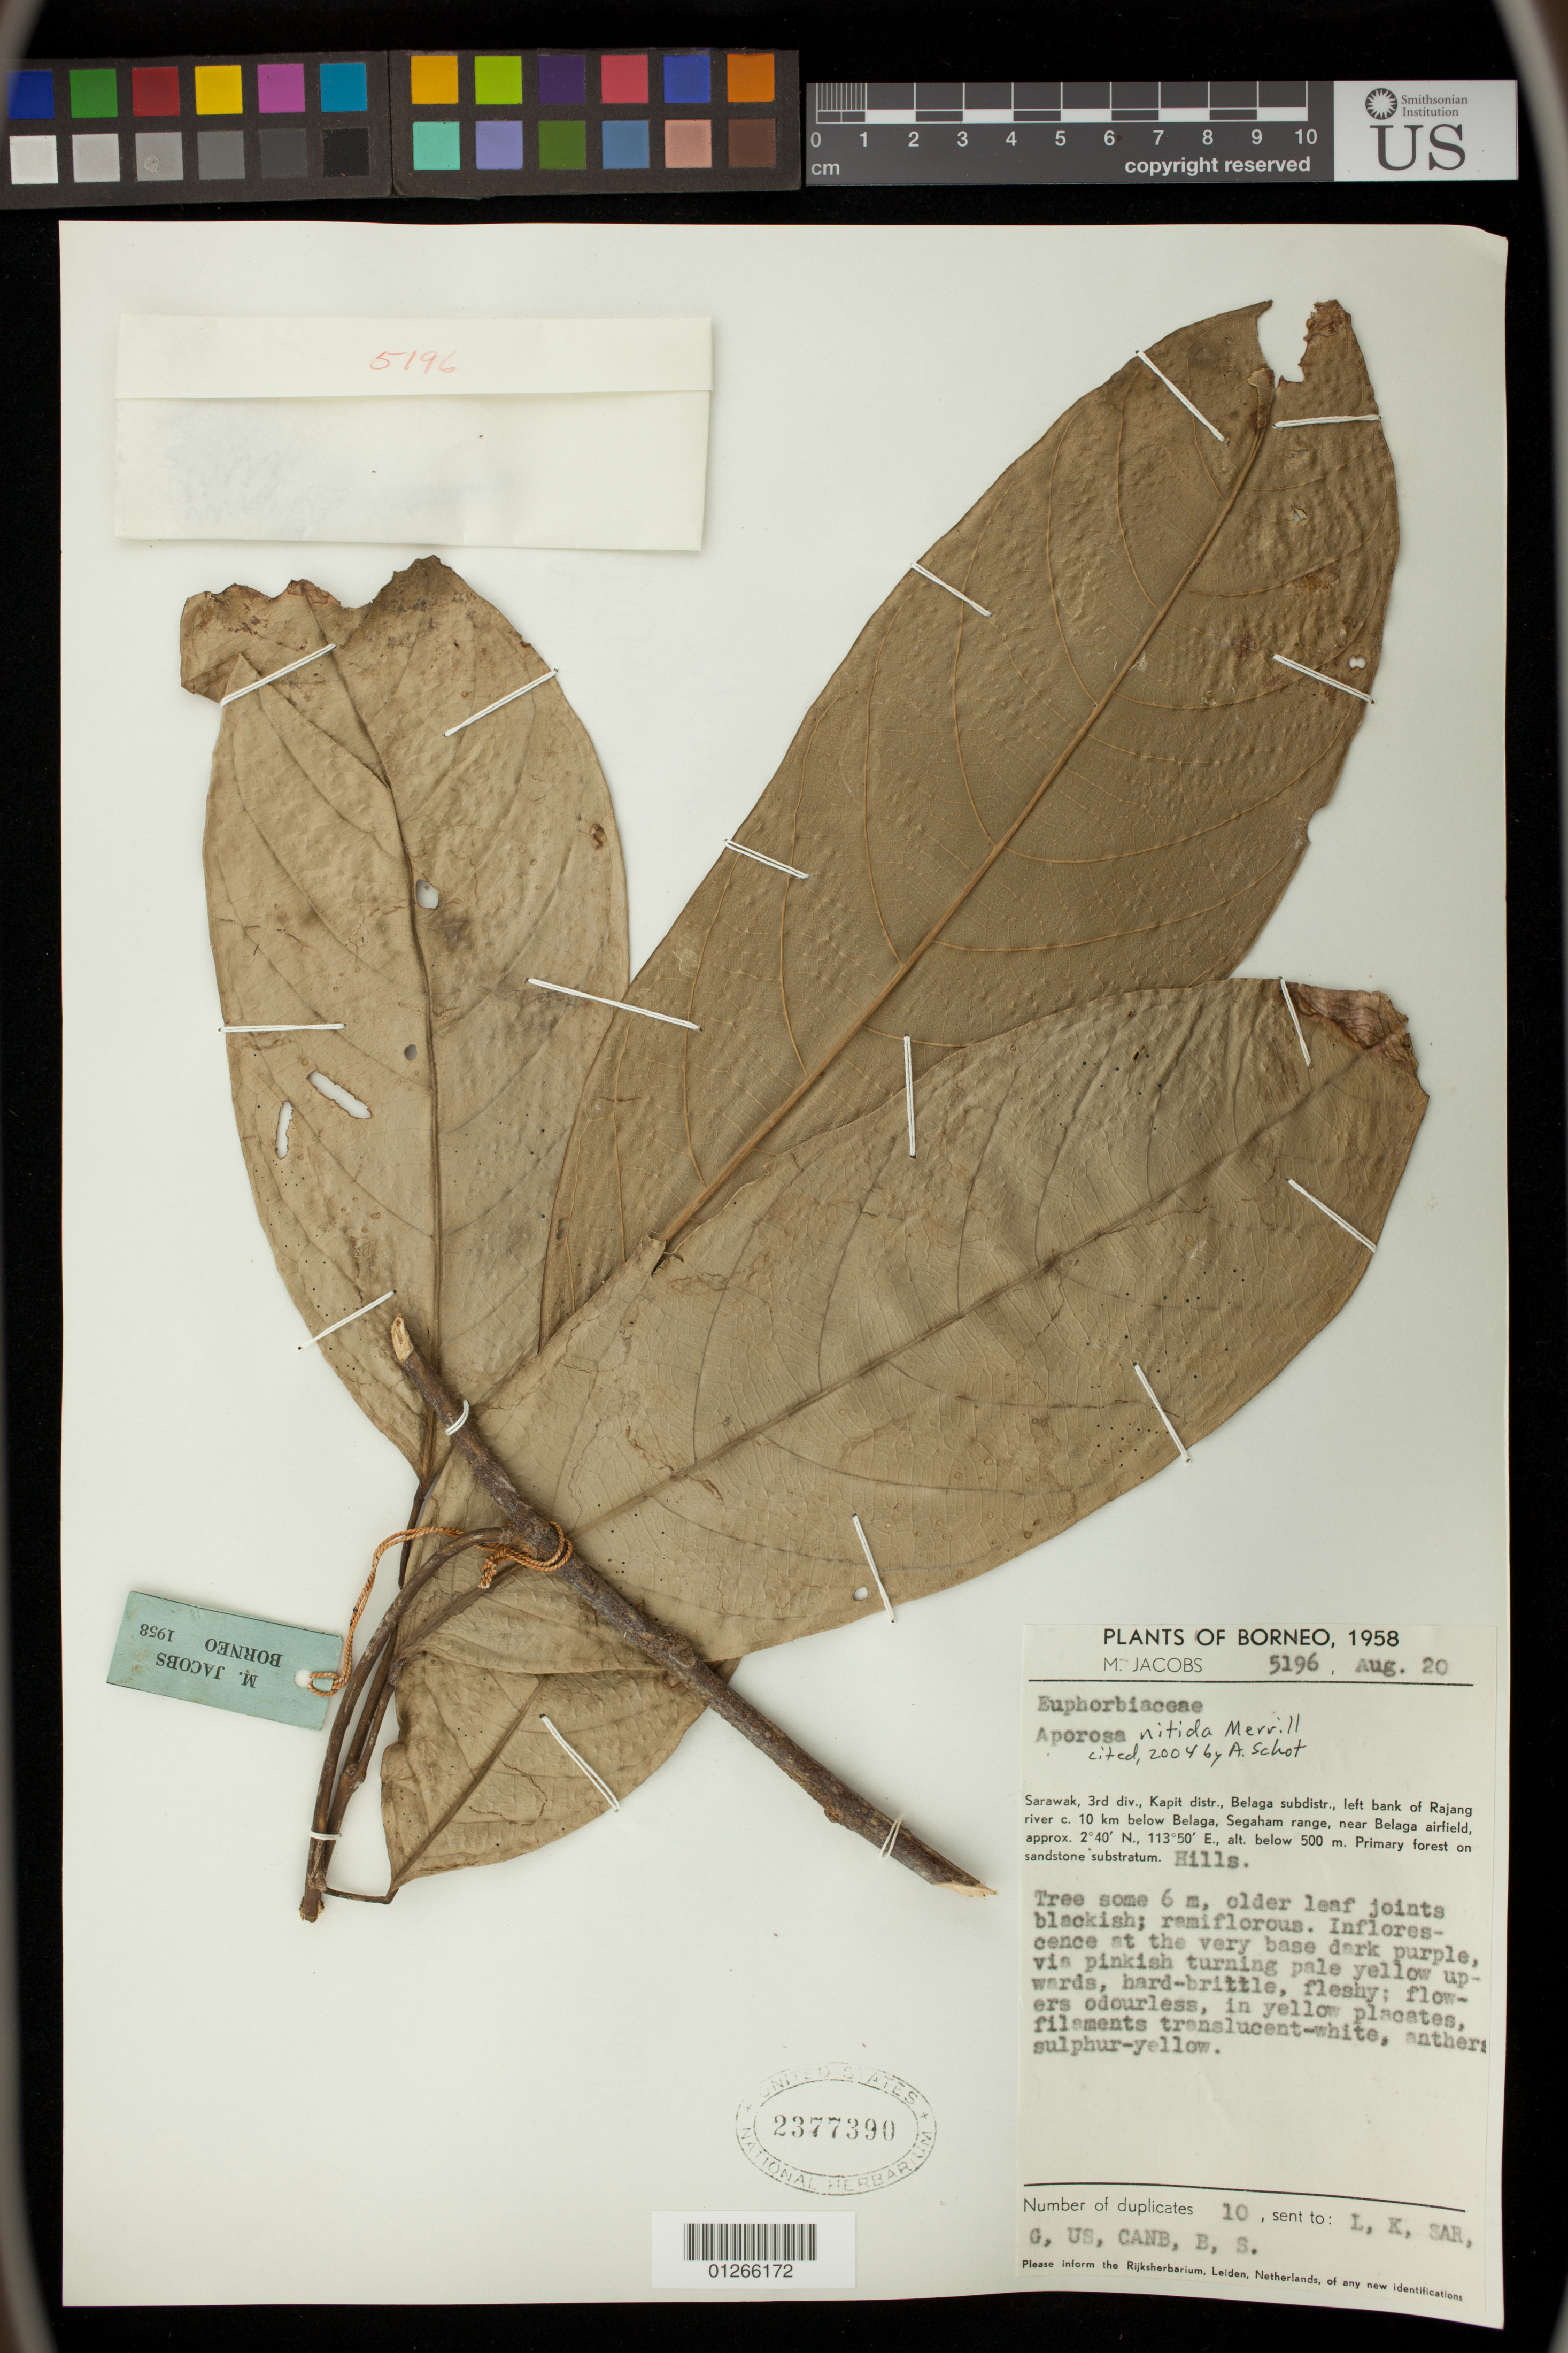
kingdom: Plantae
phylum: Tracheophyta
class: Magnoliopsida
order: Malpighiales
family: Phyllanthaceae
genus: Aporosa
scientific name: Aporosa nitida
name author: Merr.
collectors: M. Jacobs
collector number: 5196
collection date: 1958-08-20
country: Indonesia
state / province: Sarawak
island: Borneo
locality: Sarawak, 3rd div.; Kapit distr. Belaga subdistr., left bank of Rajan River, ca. 10 km below Belaga, Segaham range, near Belaga airfield.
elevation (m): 500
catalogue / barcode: US 2377390